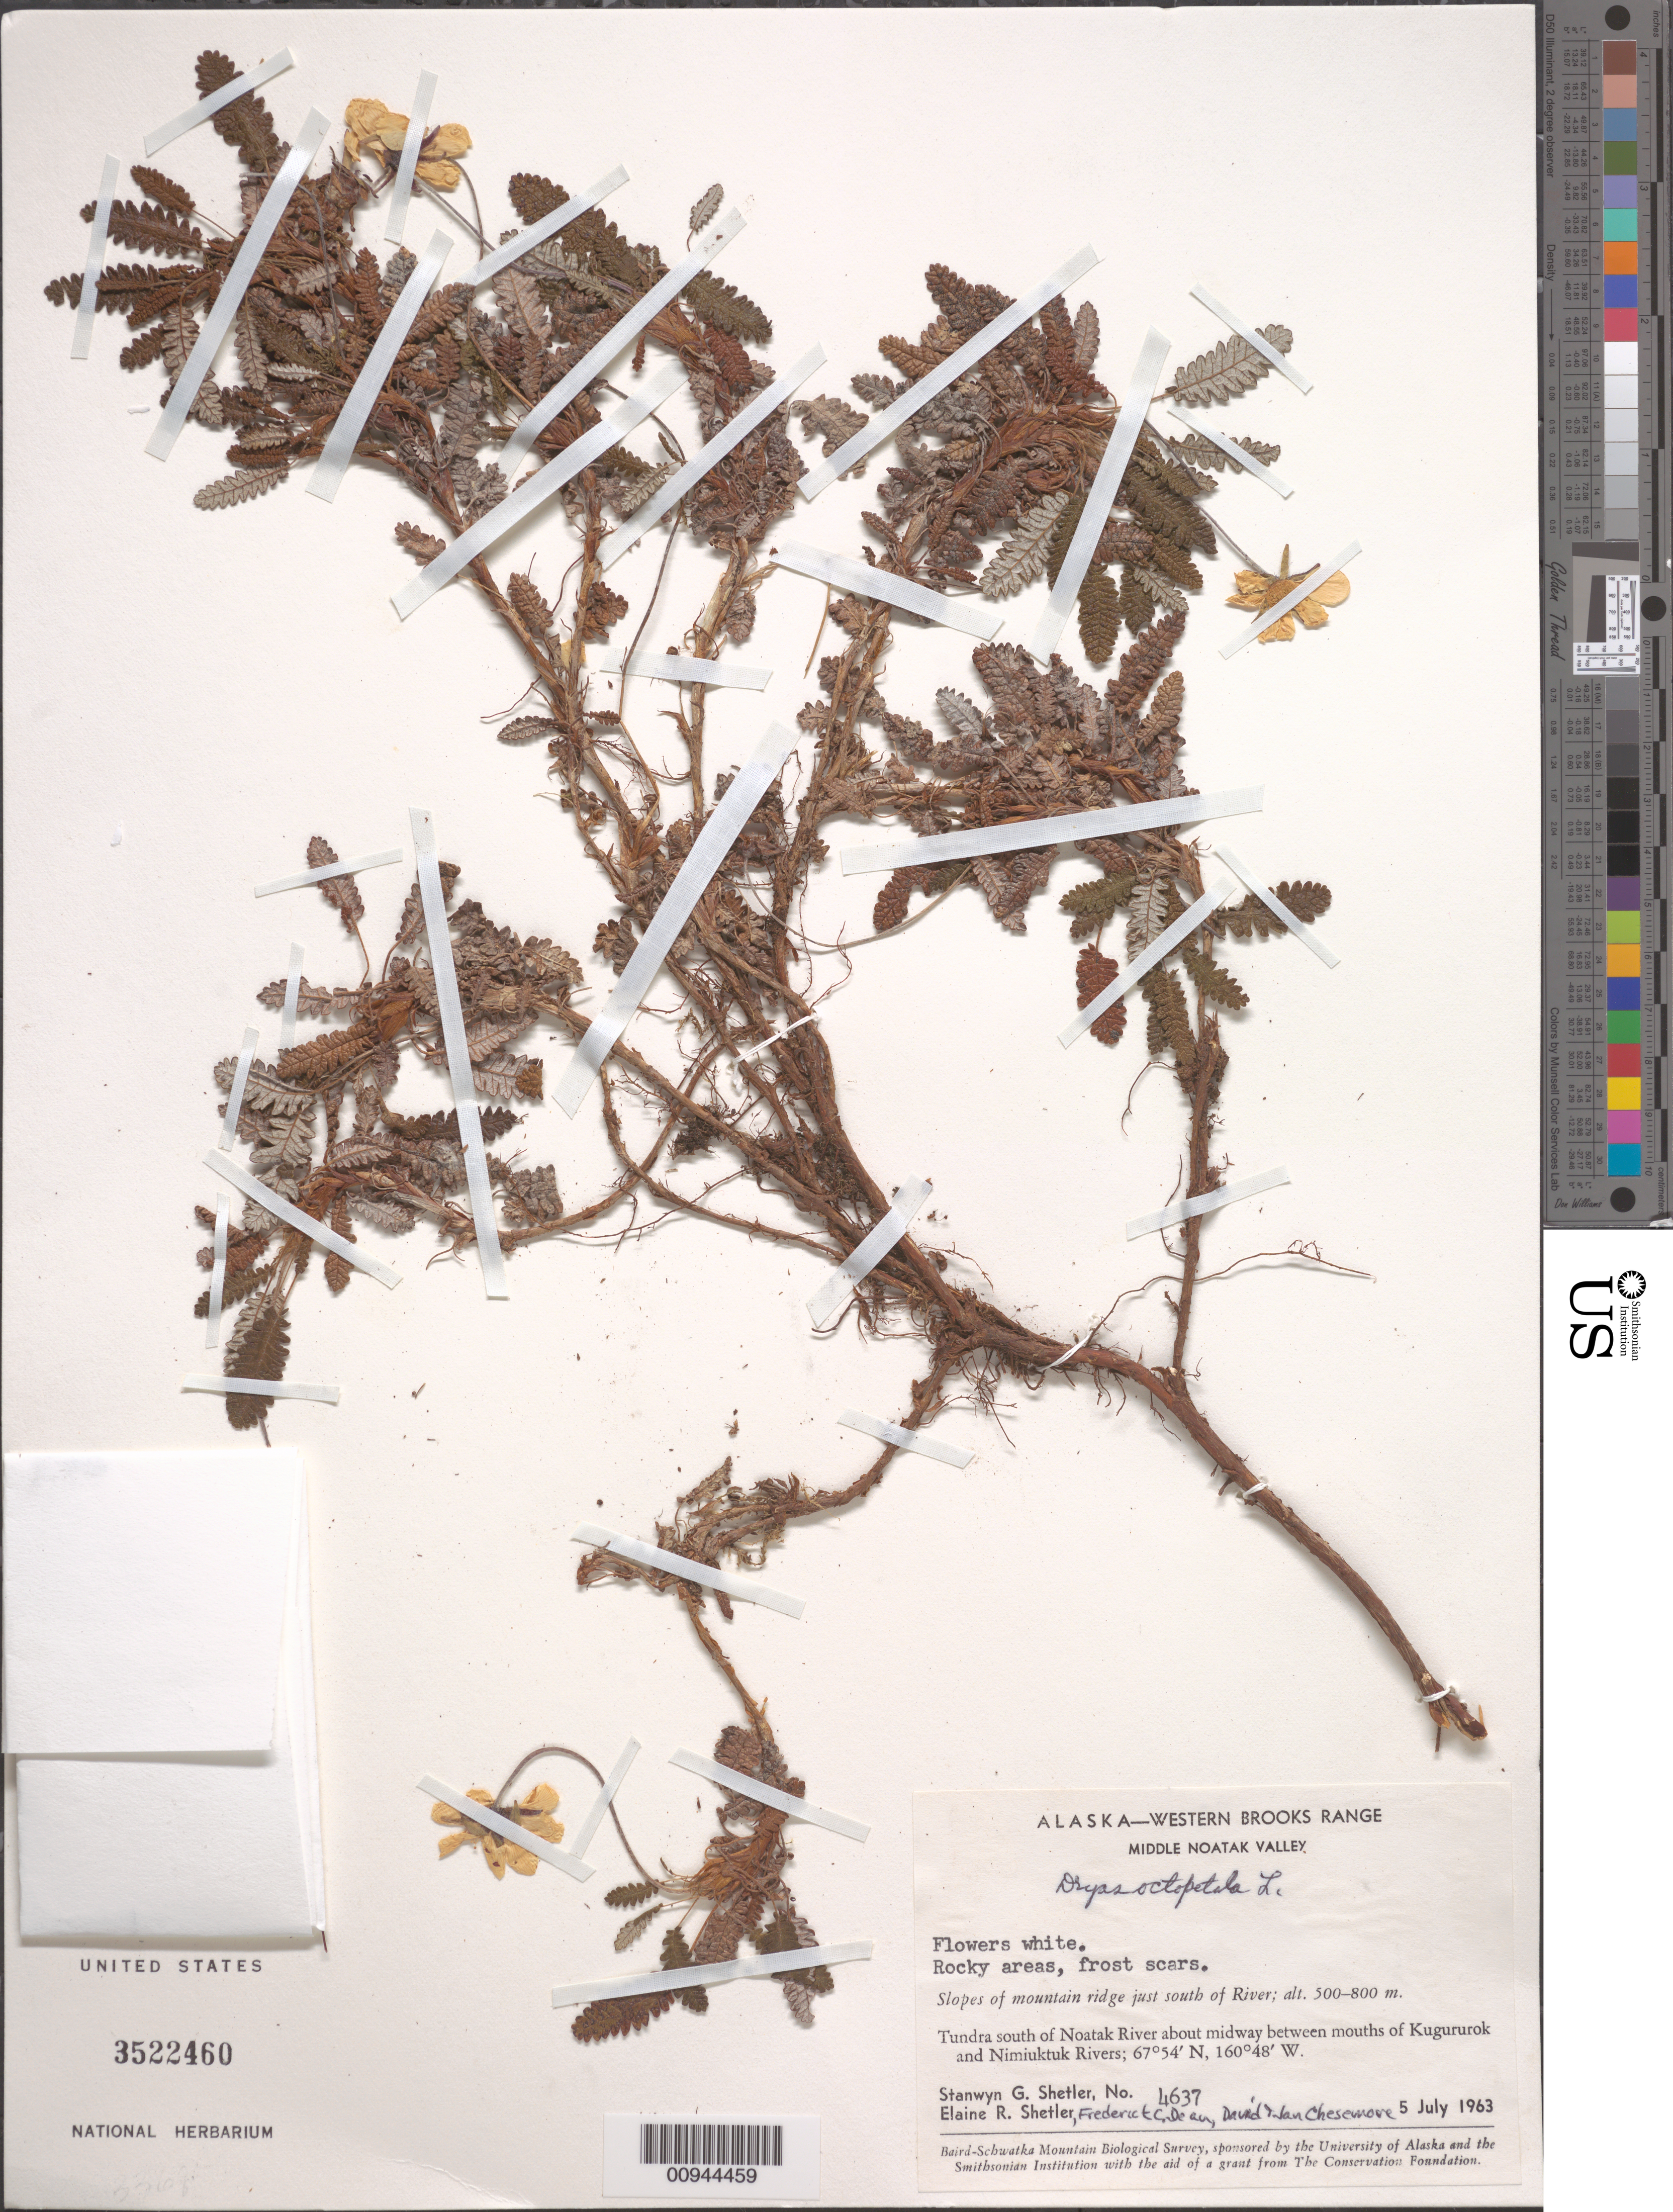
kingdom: Plantae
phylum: Tracheophyta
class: Magnoliopsida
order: Rosales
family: Rosaceae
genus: Dryas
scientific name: Dryas octopetala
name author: L.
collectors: S. Shetler, E. R. Shetler, F. C. Dean, D. Chesemore & J. Chesemore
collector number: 4637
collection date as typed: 05 Jul 1963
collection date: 1963-07-05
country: United States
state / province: Alaska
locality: S of Noatak River about midway between mouths of Kugururok and Nimiuktuk Rivers. Western Brooks Range, Middle Noatak Valley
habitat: Tundra. Slopes of mountain ridge just south of River. Rocky areas.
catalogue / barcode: US 3522460